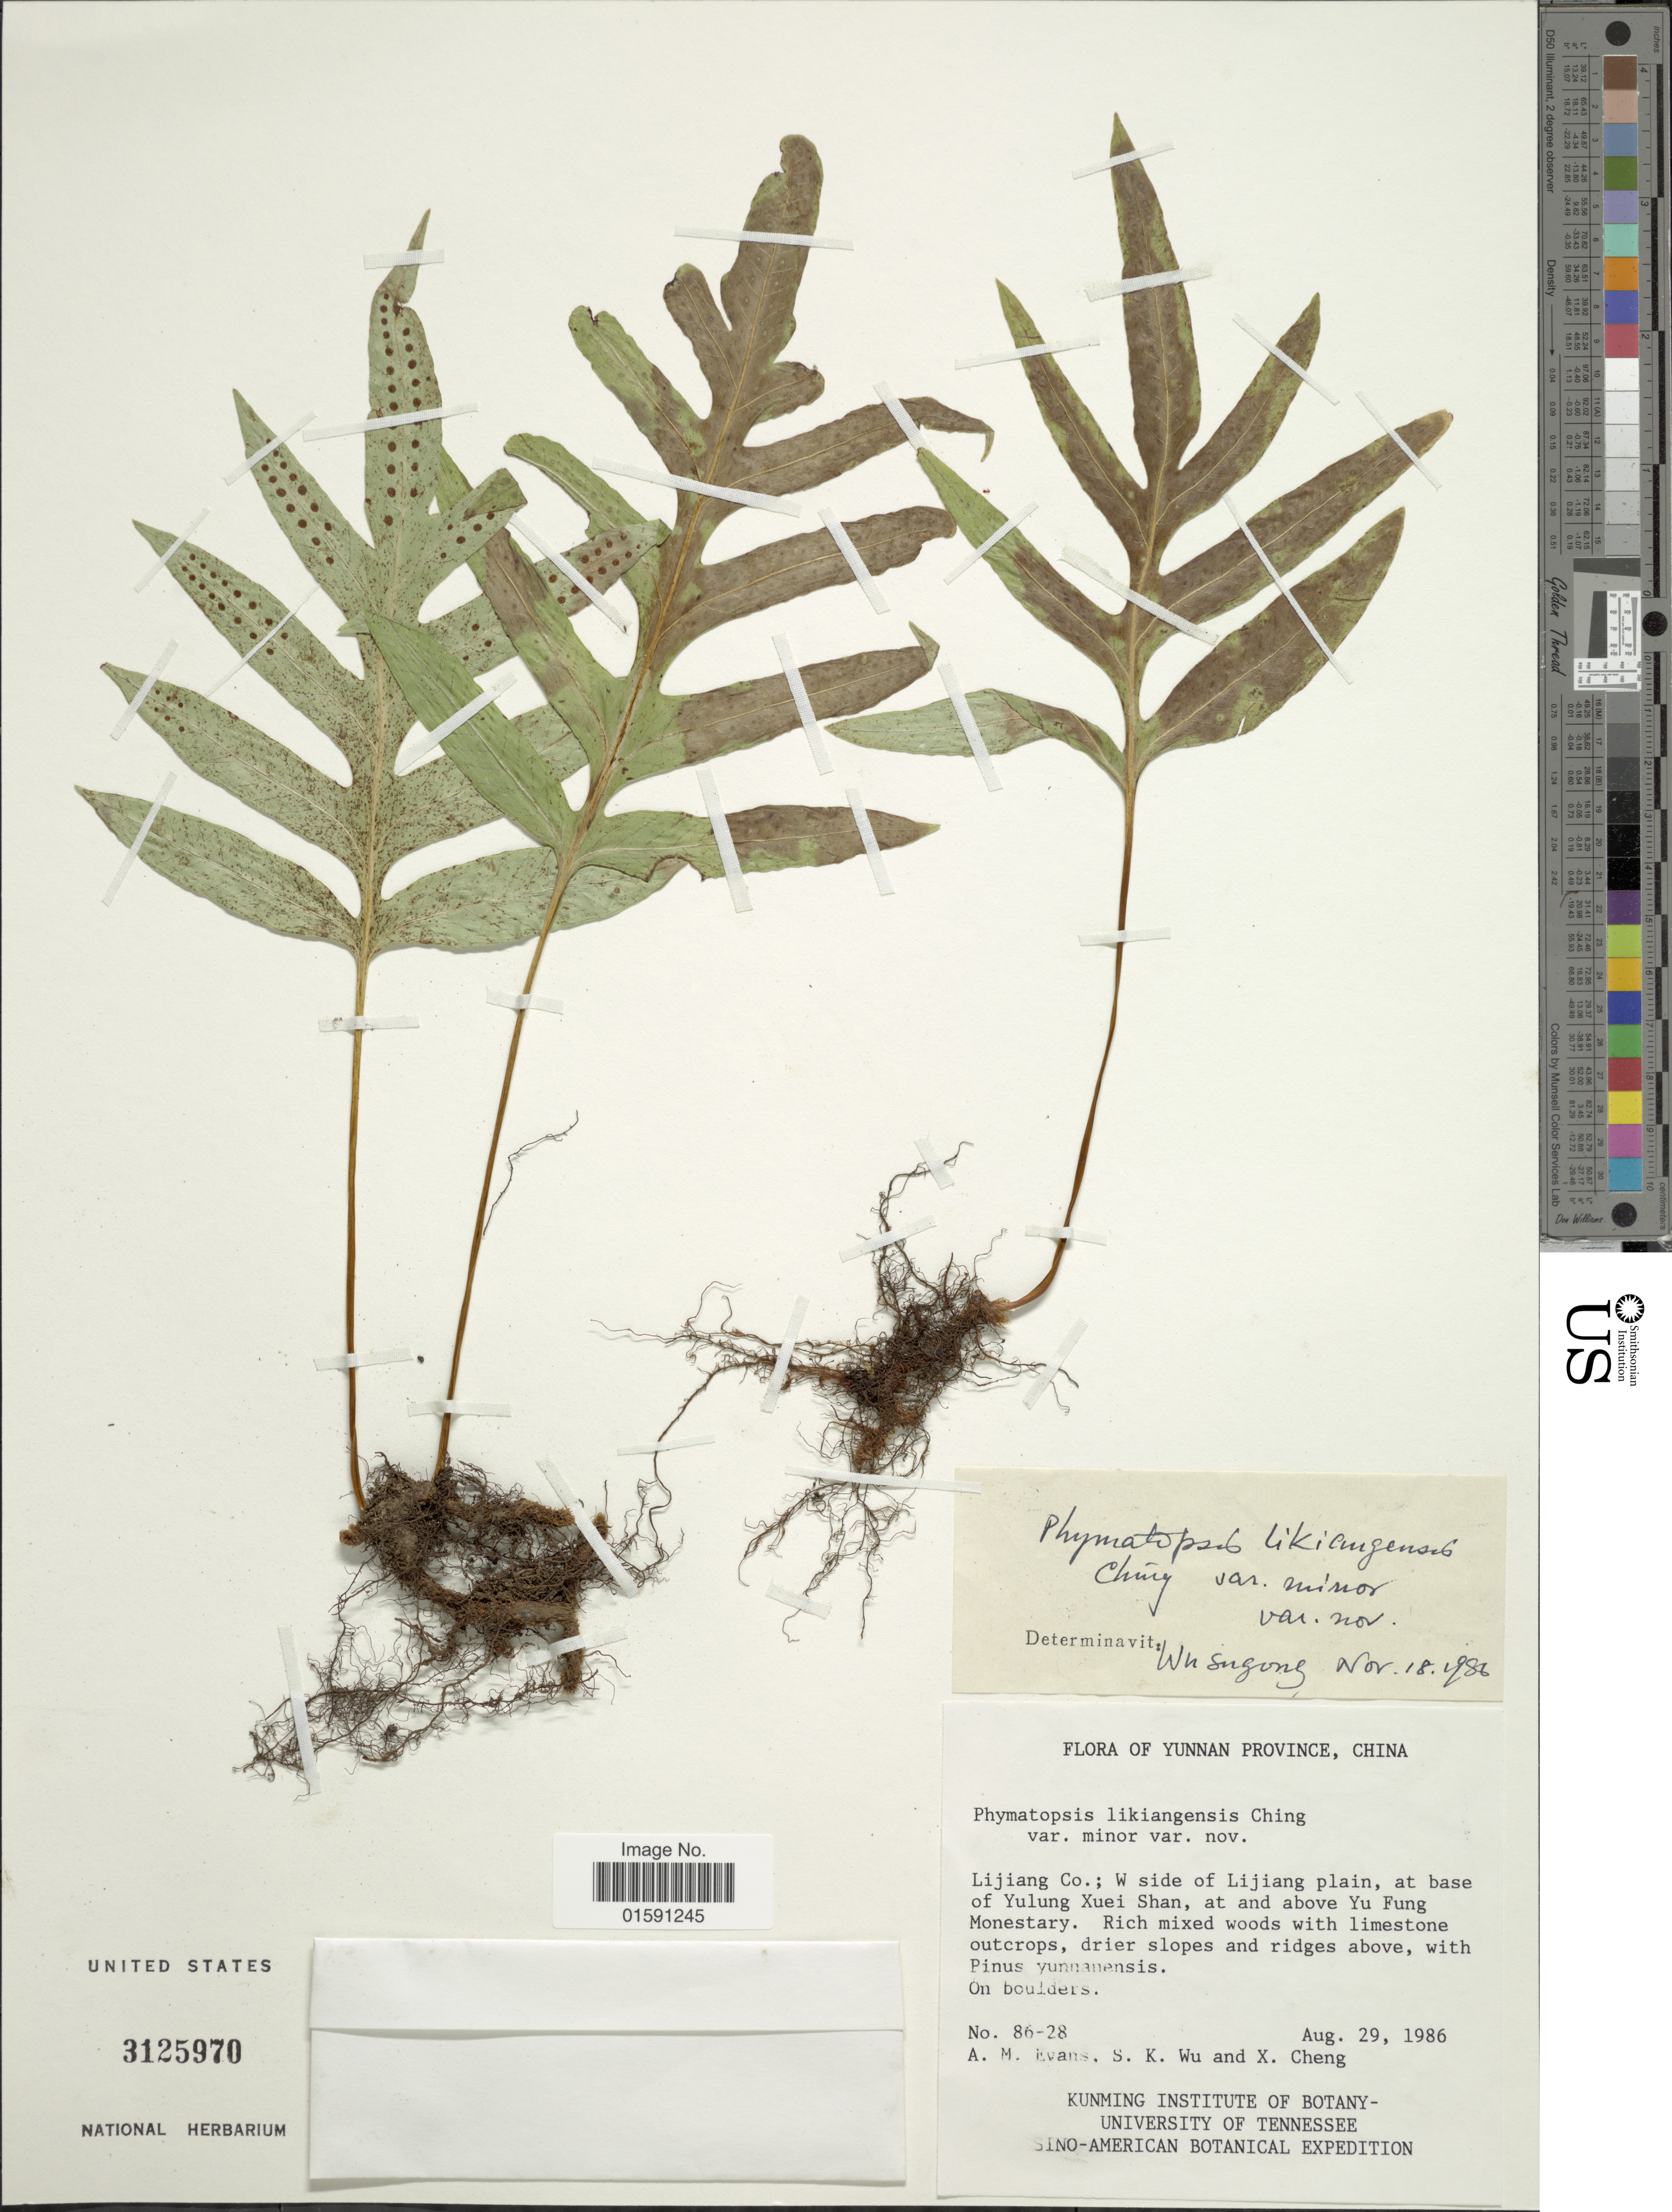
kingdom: Plantae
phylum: Tracheophyta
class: Polypodiopsida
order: Polypodiales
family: Polypodiaceae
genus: Selliguea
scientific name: Selliguea likiangensis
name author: (Ching) S. L. Yu et al.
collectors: A. M. Evans, S. K. Wu & X. Cheng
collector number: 86-28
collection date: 1986-08-29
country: China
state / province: Yunnan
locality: Lijiang Co;.: W side of Lijiang plain, at base of Yulung Xuei Shan, at and above Yu Fung Monestary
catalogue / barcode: US 3125970